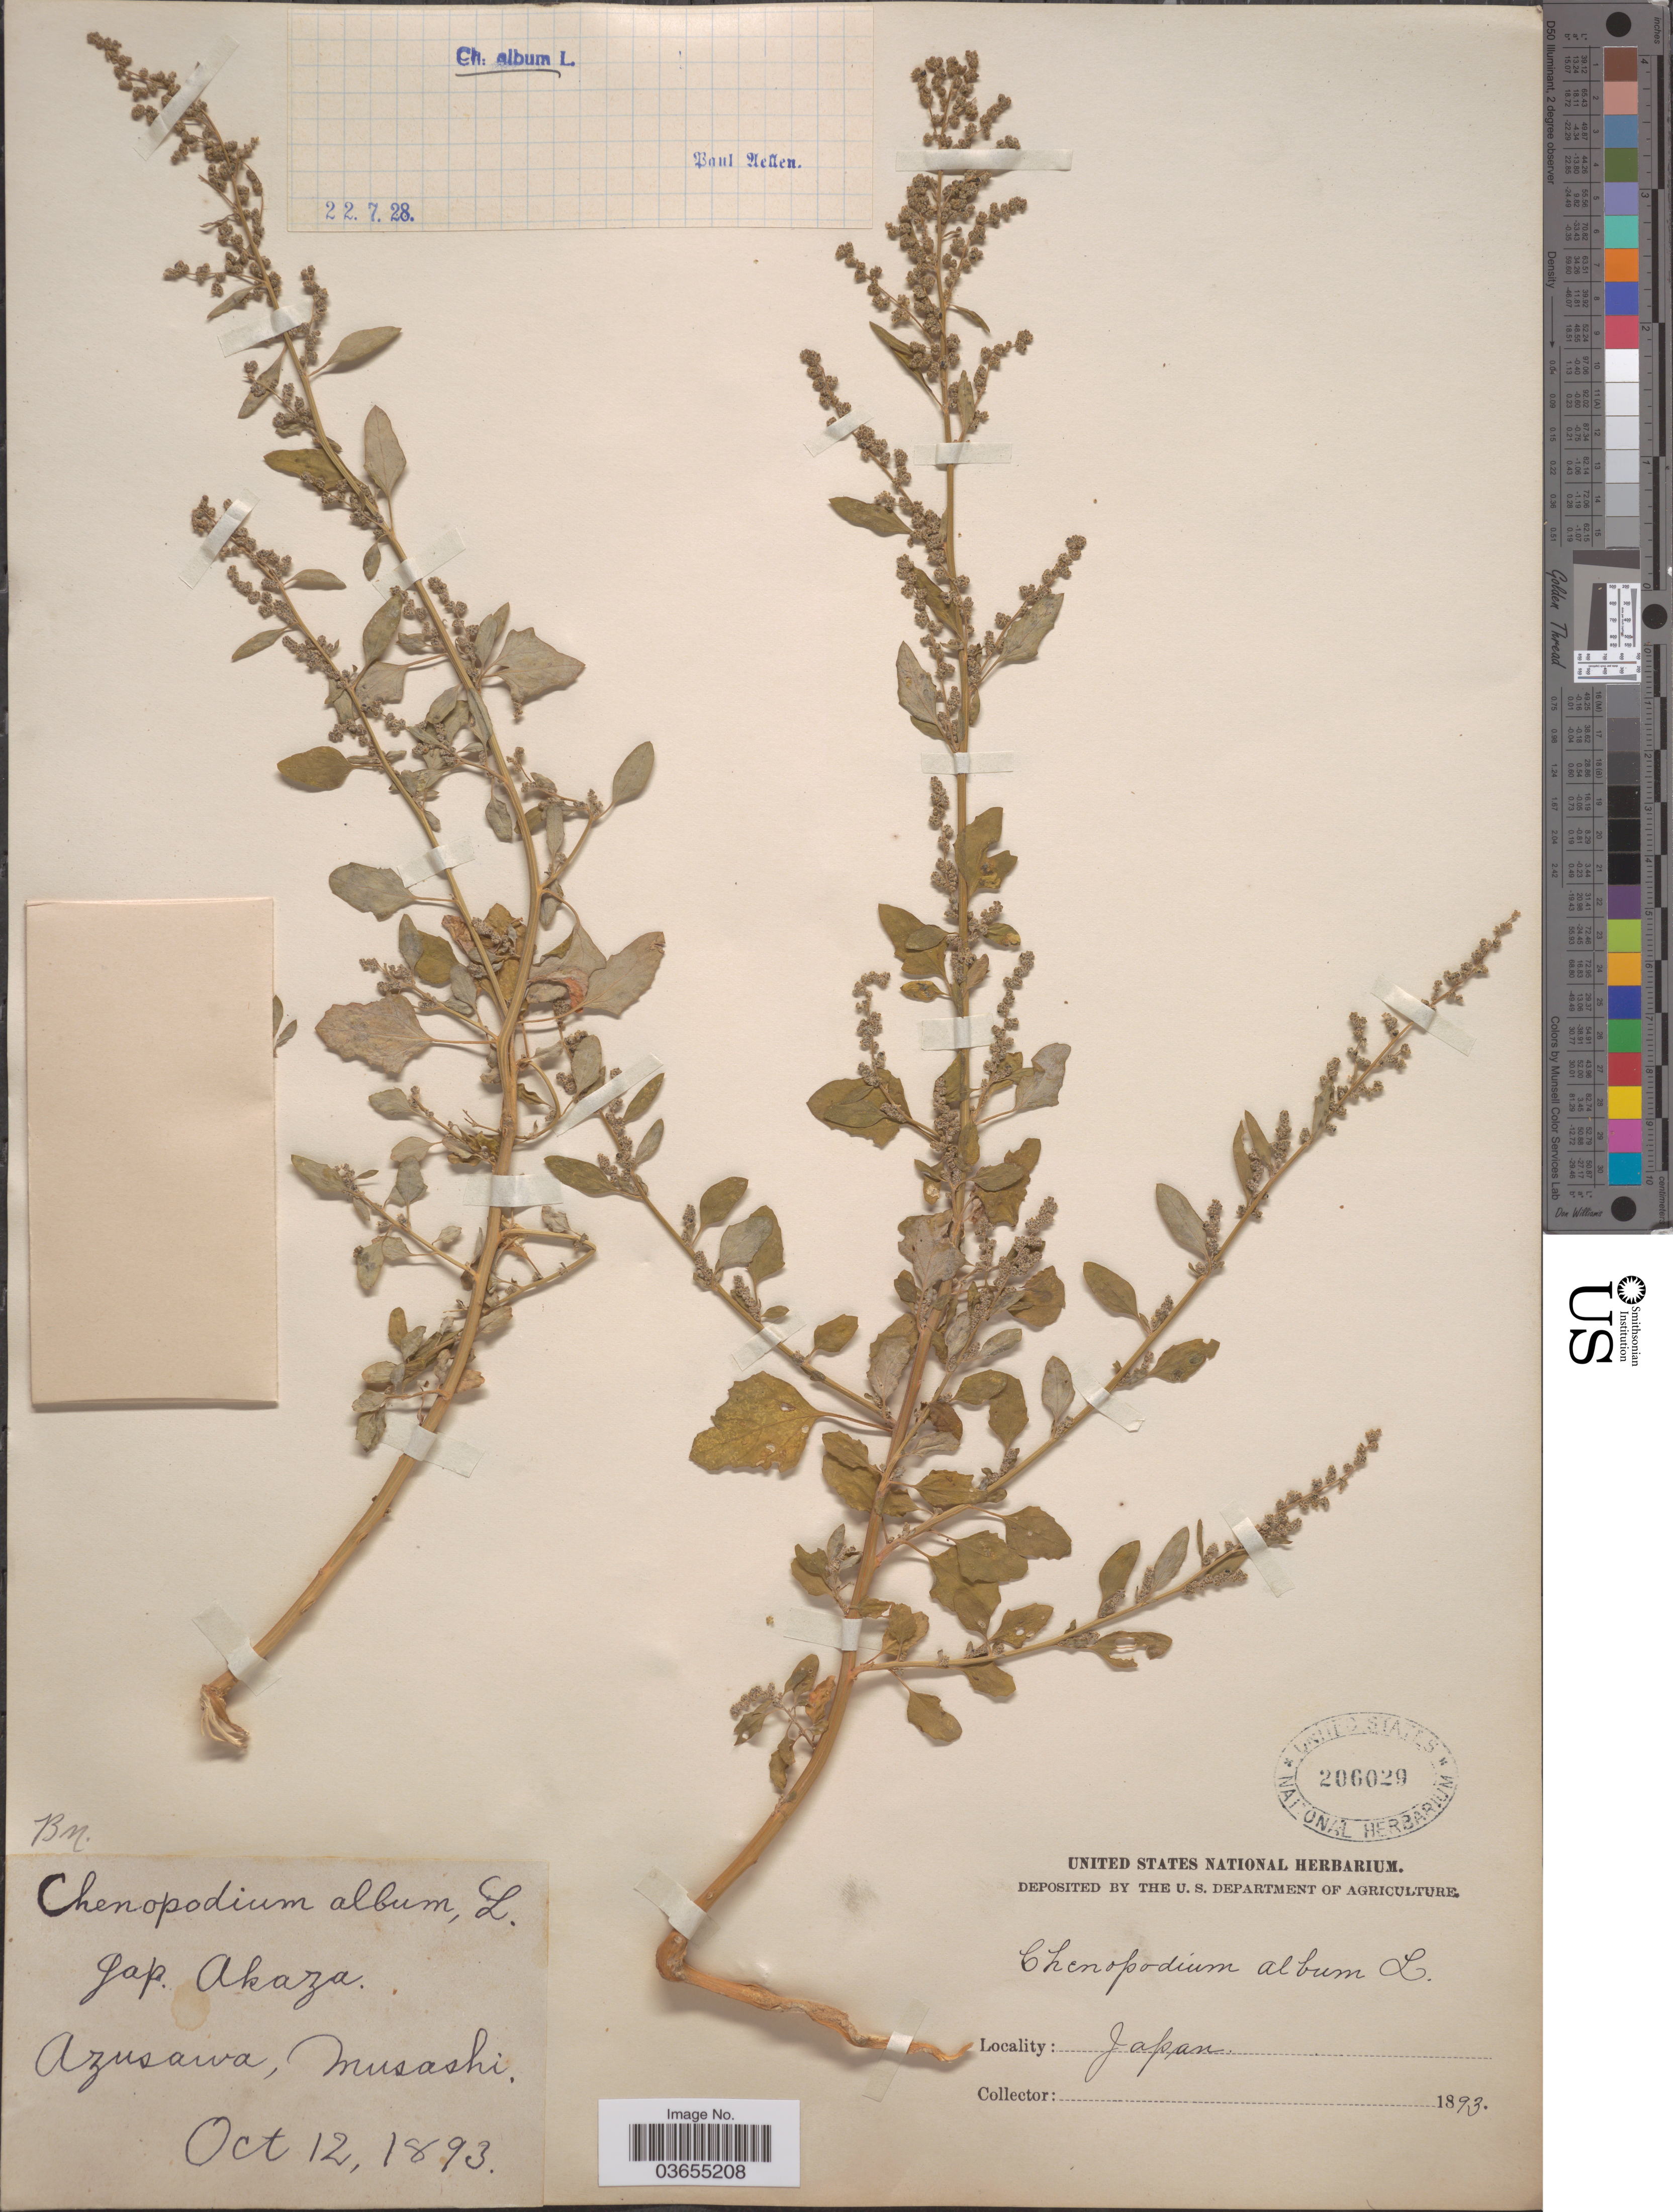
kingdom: Plantae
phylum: Tracheophyta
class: Magnoliopsida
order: Caryophyllales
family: Amaranthaceae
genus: Chenopodium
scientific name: Chenopodium album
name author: L.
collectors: ex herb. United States National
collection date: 1893-10-12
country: Japan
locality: Azusawa, Musashi.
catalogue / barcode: US 206029